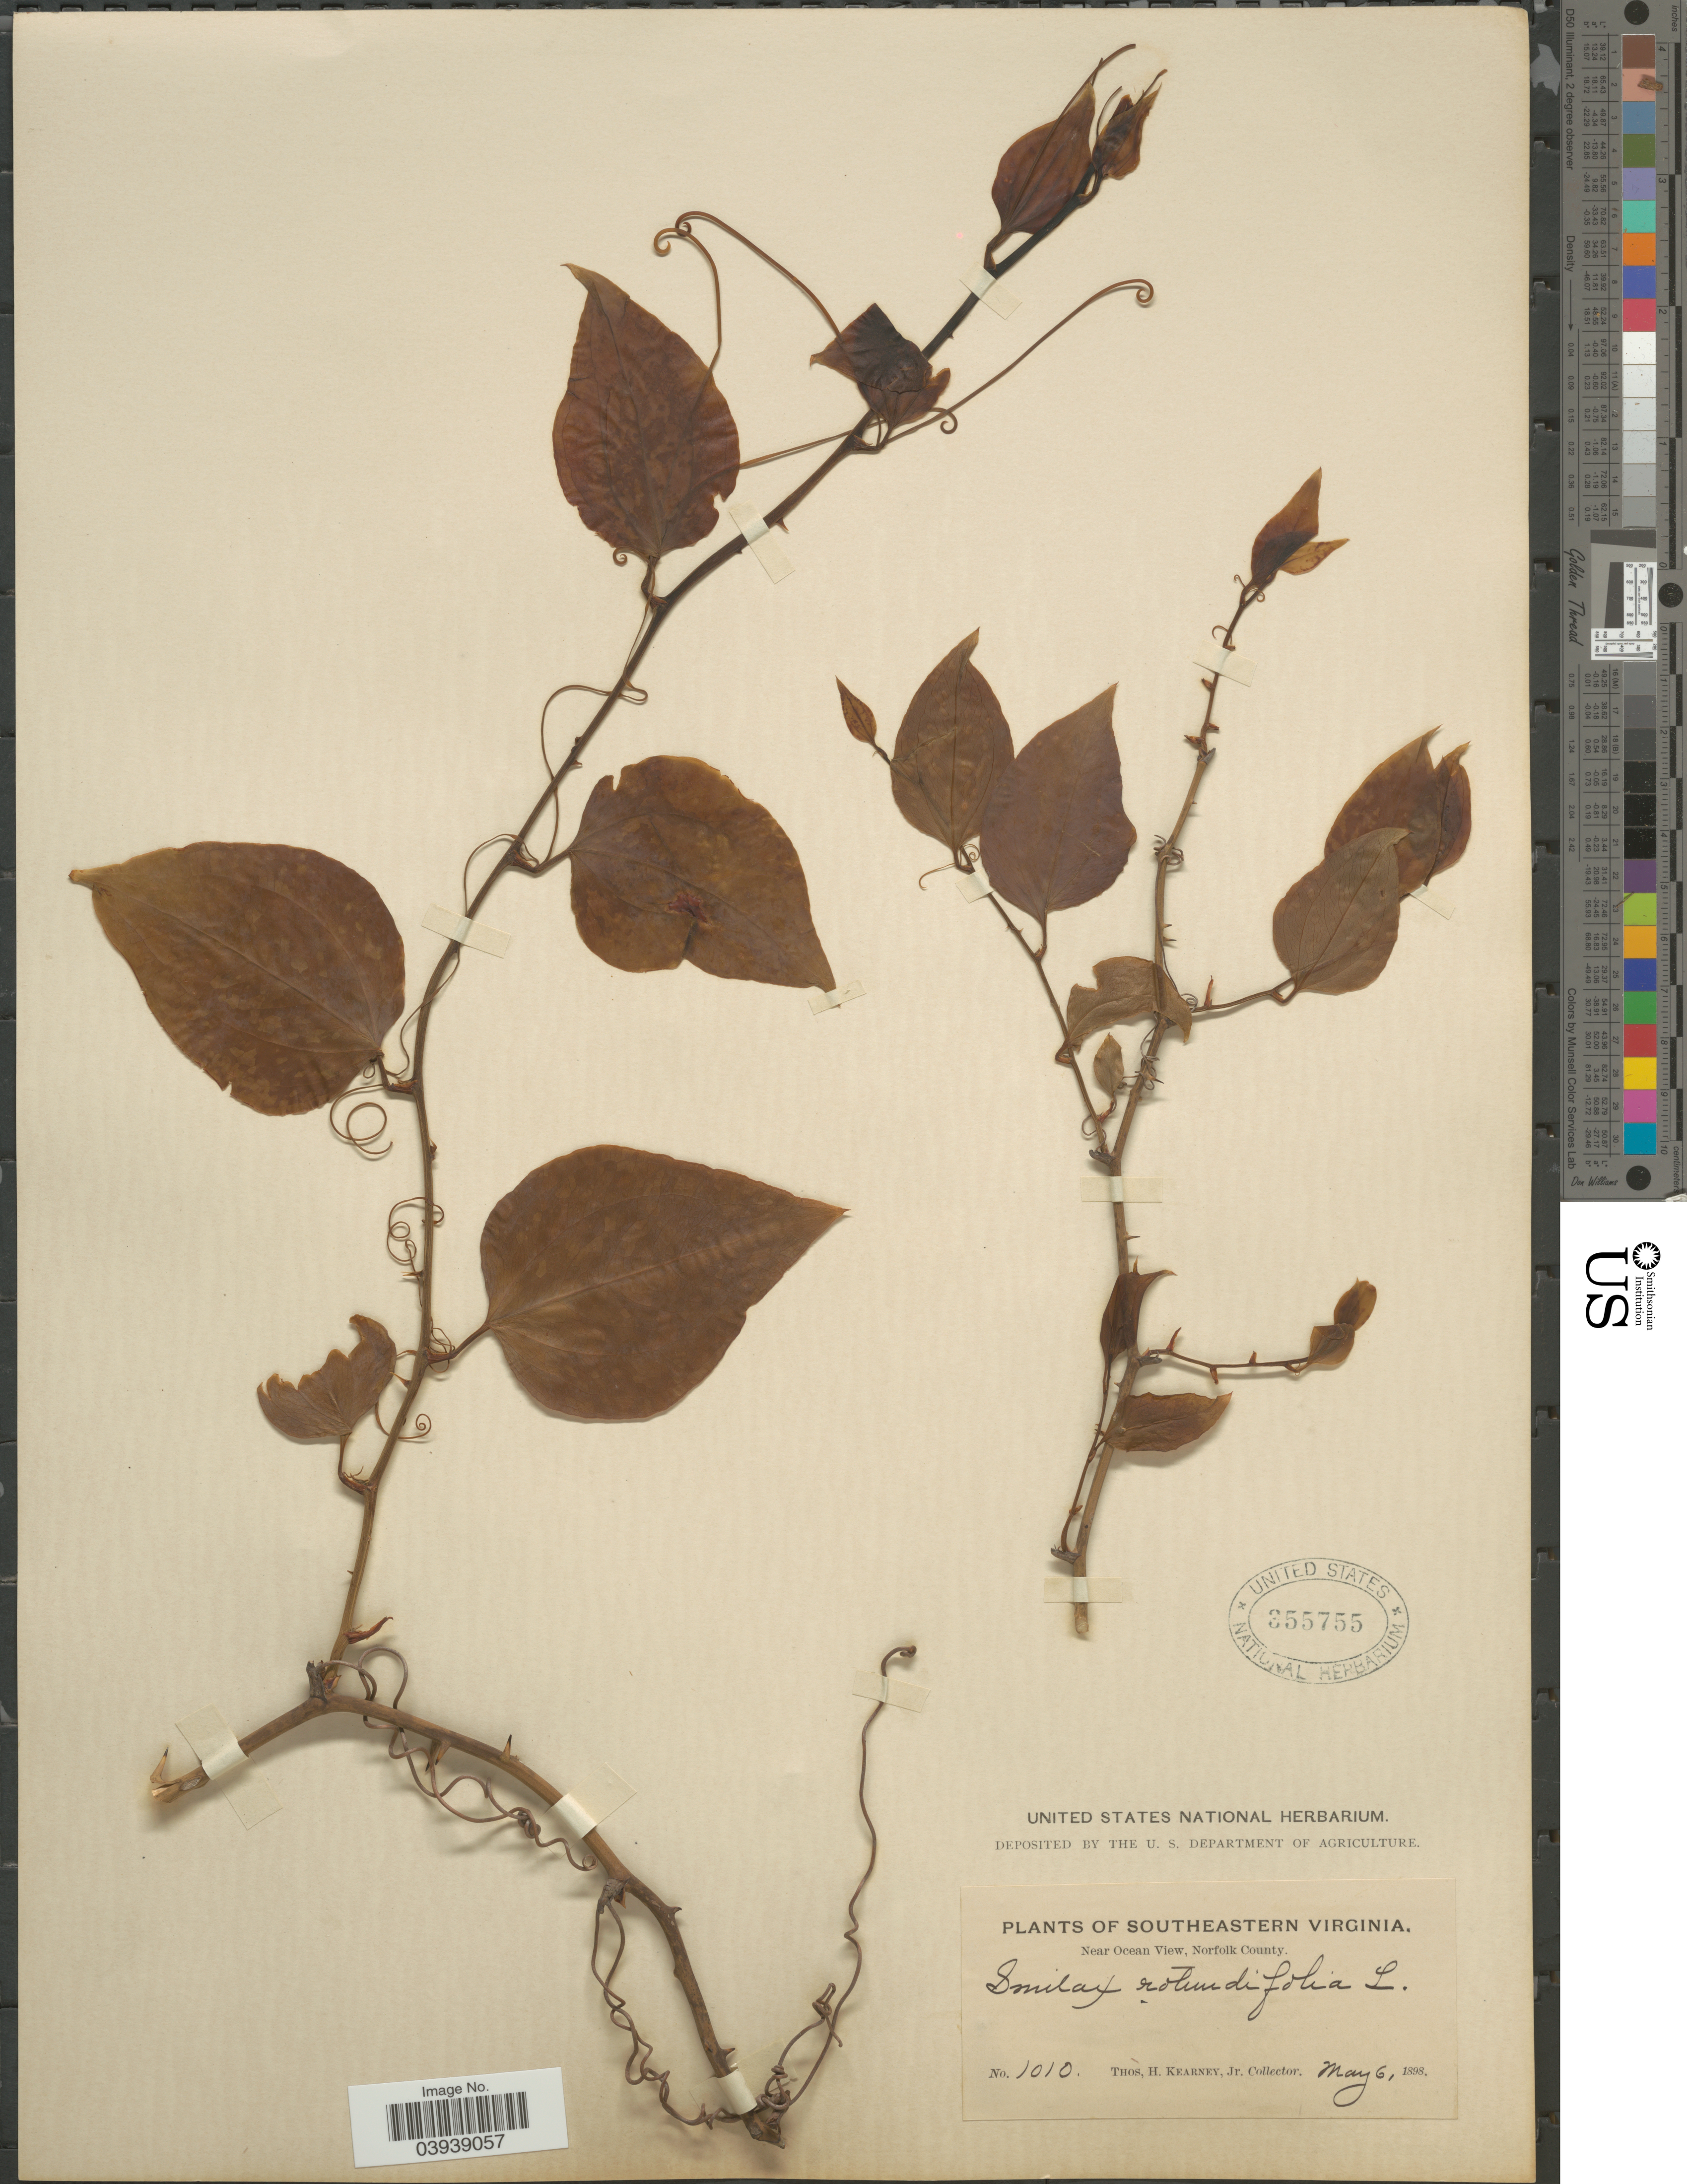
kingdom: Plantae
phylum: Tracheophyta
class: Liliopsida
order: Liliales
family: Smilacaceae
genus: Smilax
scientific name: Smilax rotundifolia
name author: L.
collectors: T. H. Kearney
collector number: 1010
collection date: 1898-05-06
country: United States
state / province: Virginia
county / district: City of Norfolk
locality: Southeastern Virginia. Near Ocean View, Norfolk County.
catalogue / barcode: US 355755